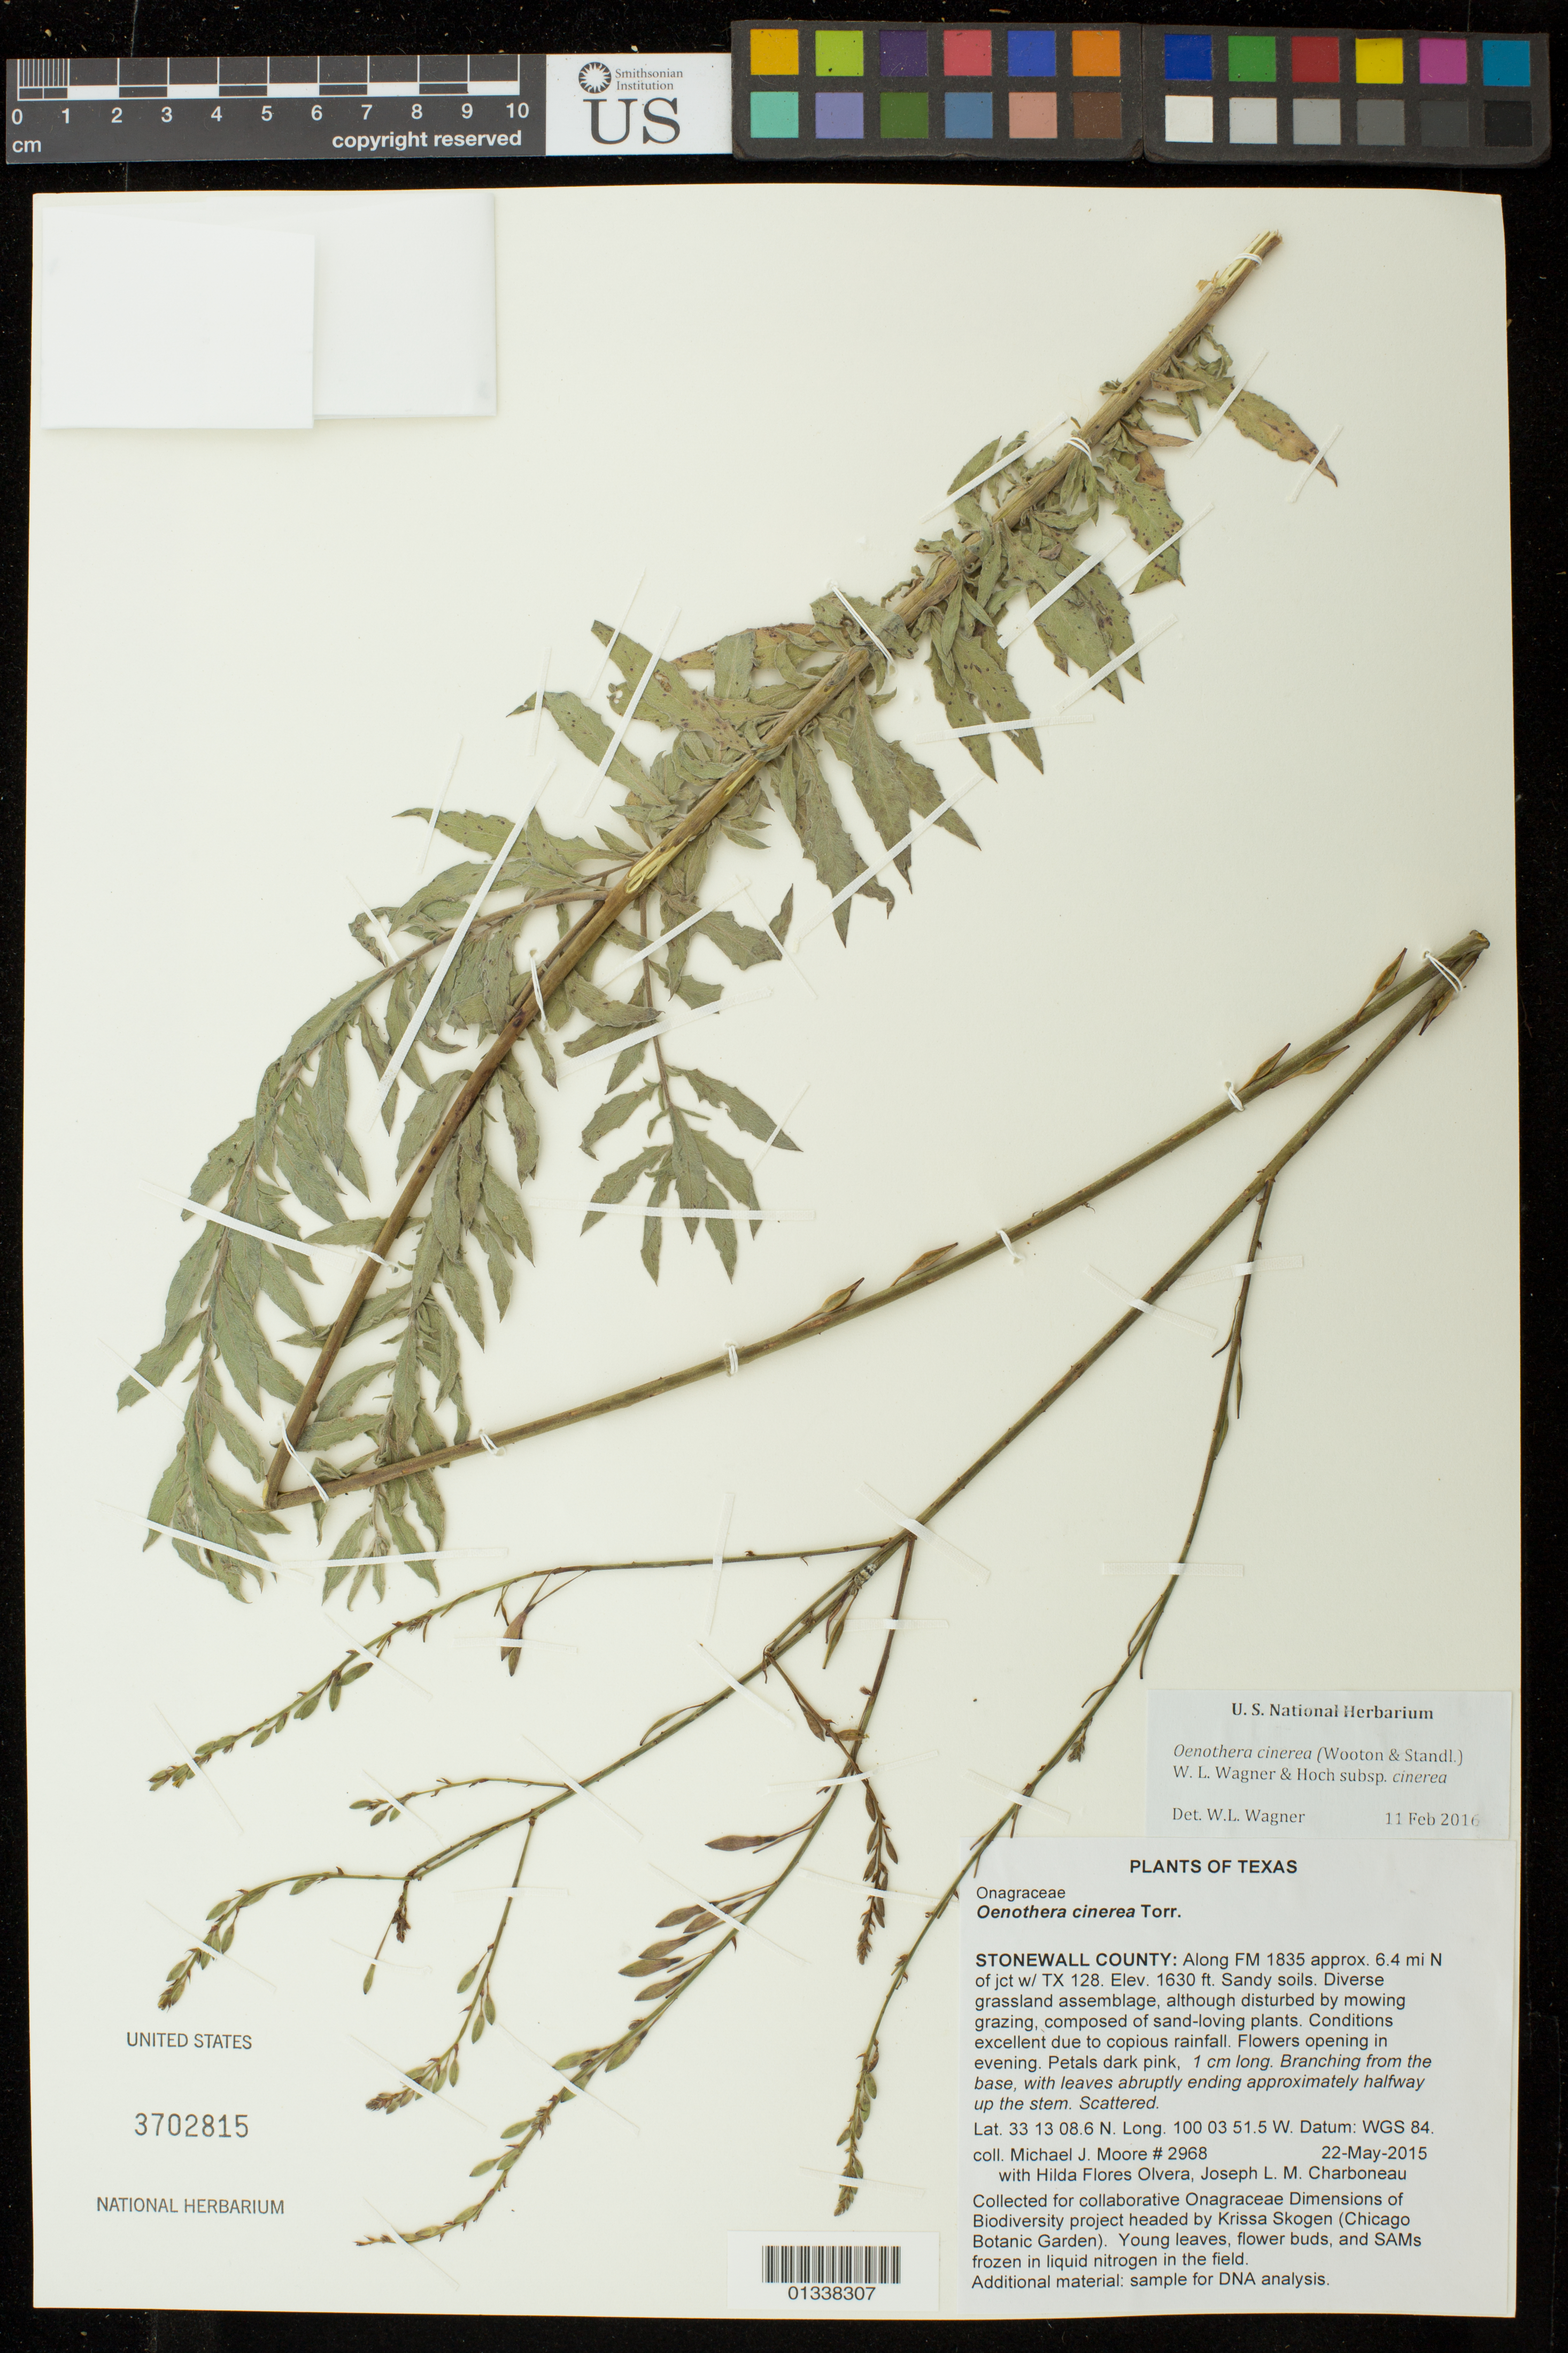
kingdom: Plantae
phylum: Tracheophyta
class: Magnoliopsida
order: Myrtales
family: Onagraceae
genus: Oenothera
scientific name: Oenothera cinerea subsp. cinerea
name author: (Wooton & Standl.) W.L. Wagner & Hoch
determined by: Wagner, W. L., (BOT), Smithsonian Institution - National Museum of Natural History (UNITED STATES)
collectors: M. J. Moore, H. Flores Olvera & J. L. M. Charboneau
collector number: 2968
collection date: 2015-05-22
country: United States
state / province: Texas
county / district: Stonewall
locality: Along FM 1835 approx. 6.4 mi N of jct w/ TX 128.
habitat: Sandy soils. Diverse grassland assemblage, although disturbed by mowing grazing, composed of sand-loving plants. Conditions excellent due to copious rainfall.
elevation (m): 497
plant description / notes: Collected for collaborative Onagraceae Dimensions of Biodiversity project headed by Krissa Skogen (Chicago Botanic Garden). Young leaves, flower buds, and SAMs frozen in liquid nitrogen in the field.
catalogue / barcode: US 3702815